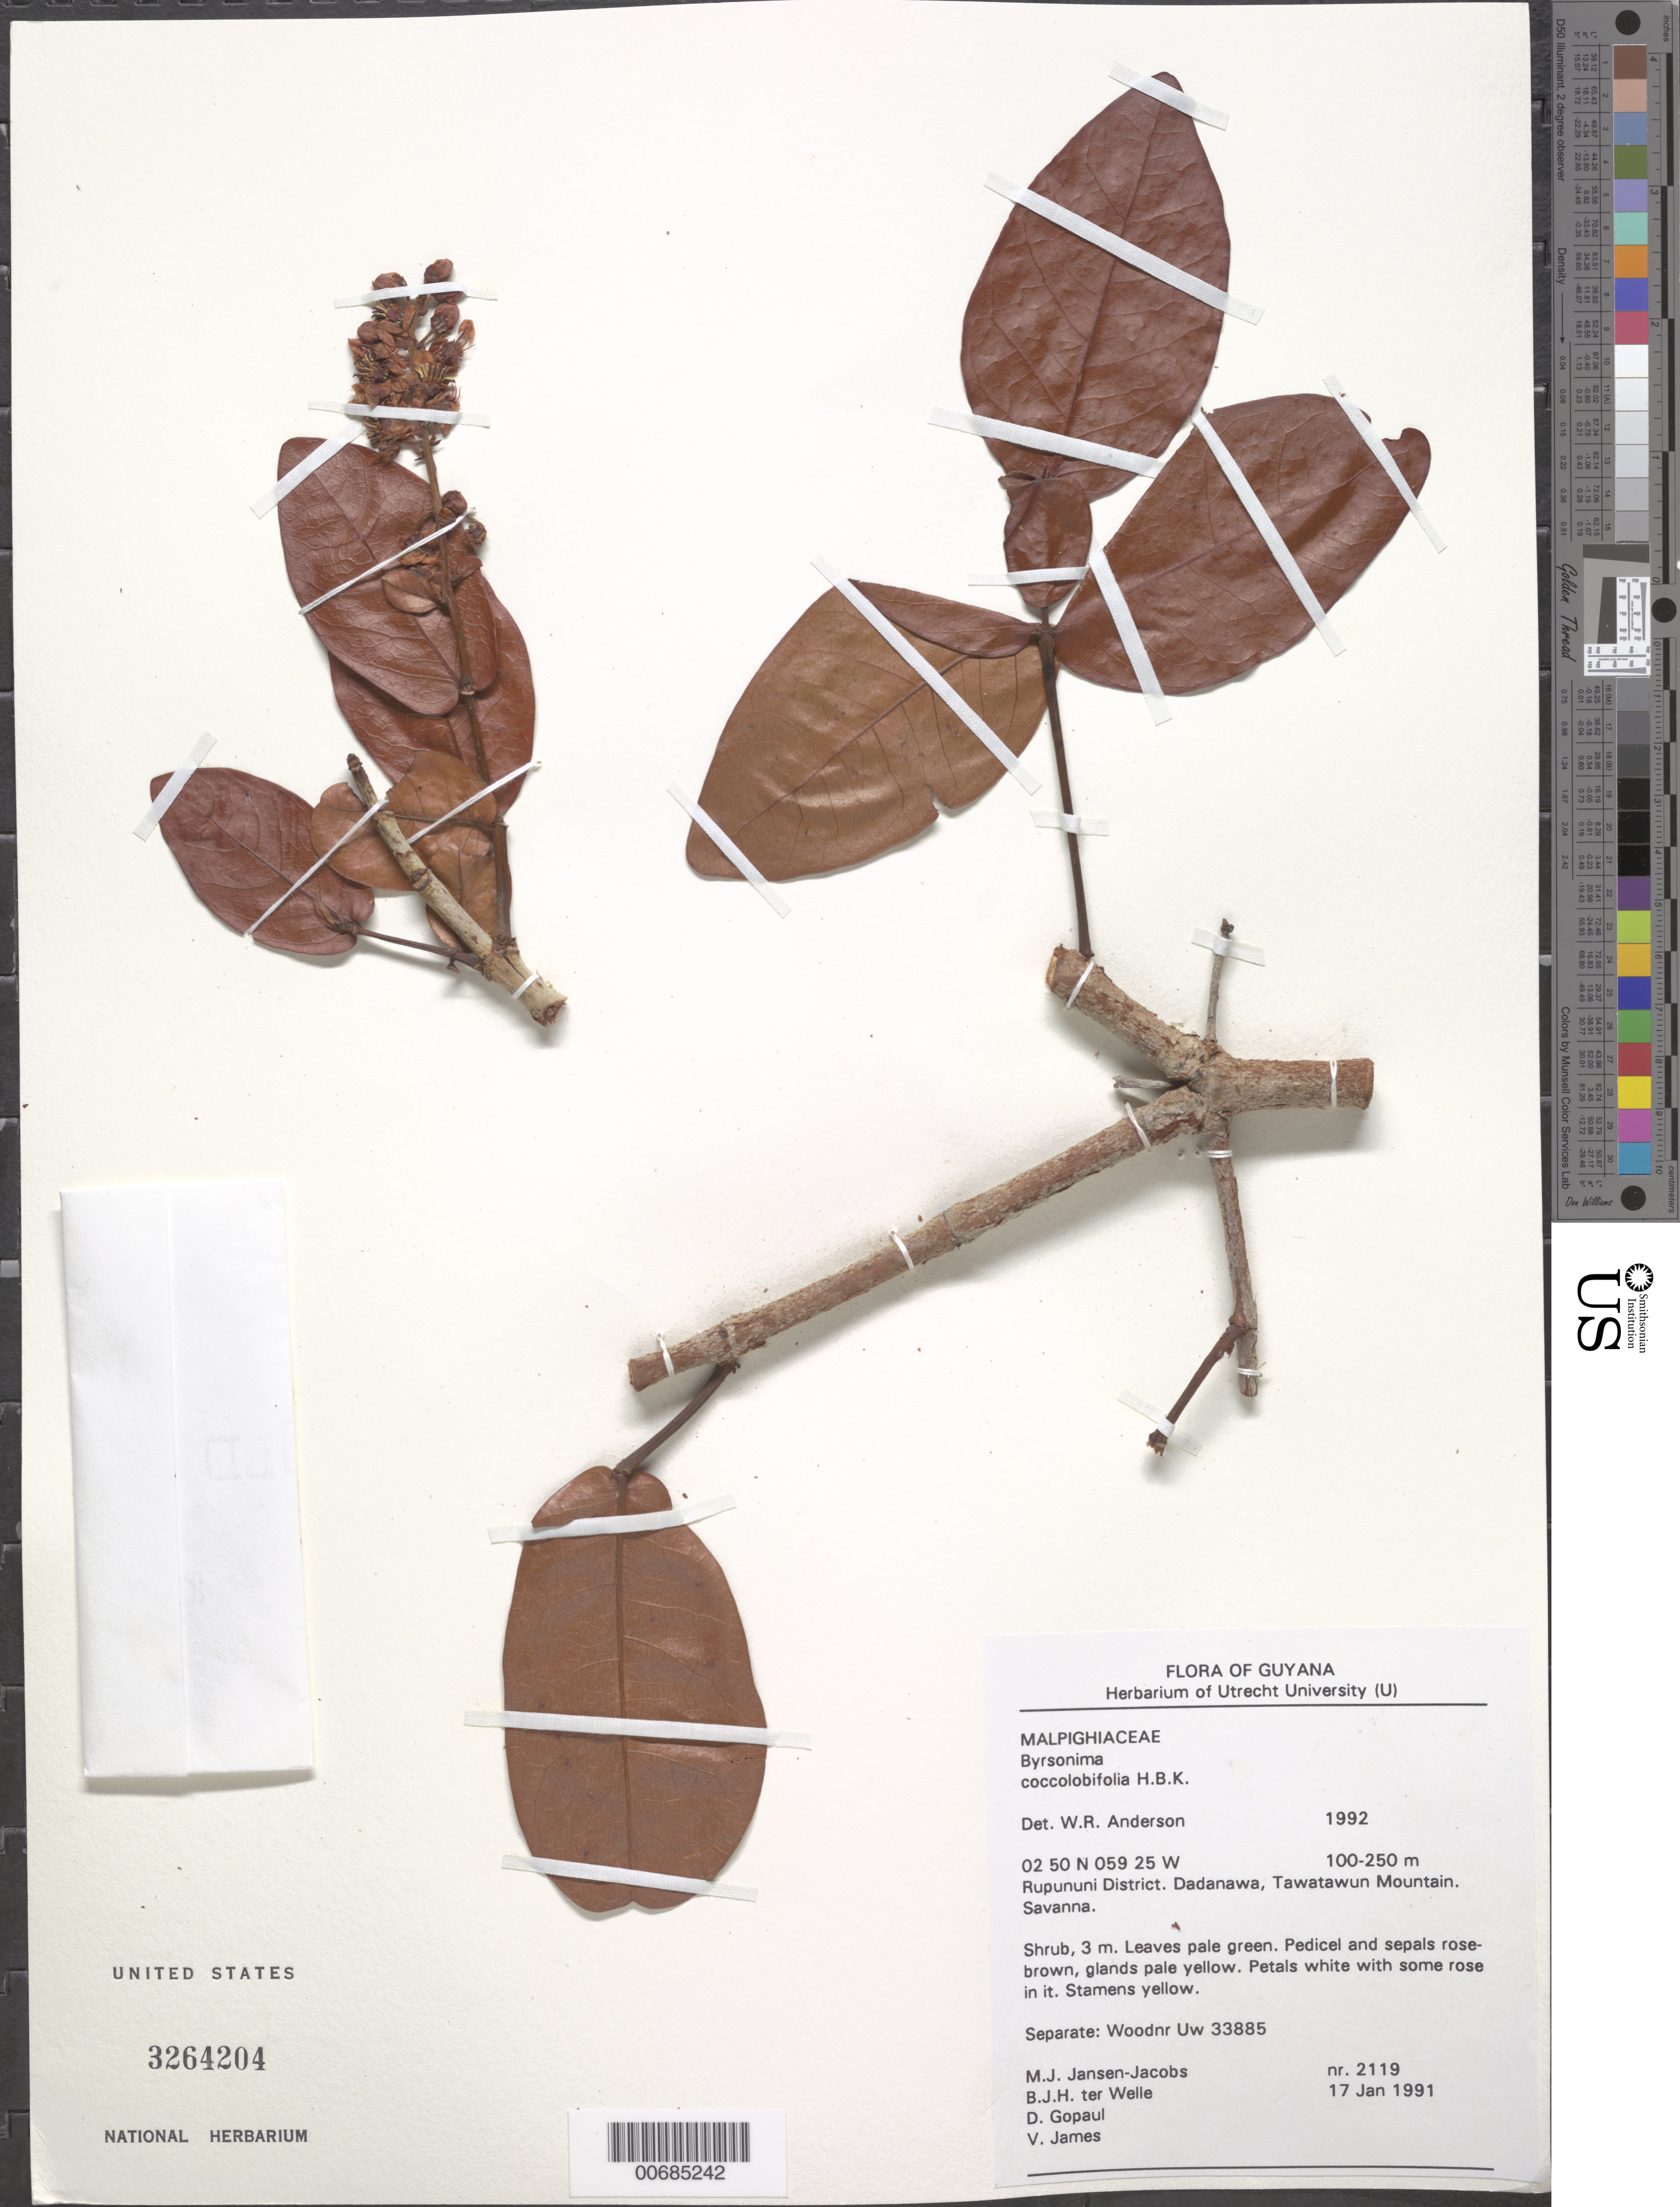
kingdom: Plantae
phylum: Tracheophyta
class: Magnoliopsida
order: Malpighiales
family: Malpighiaceae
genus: Byrsonima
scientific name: Byrsonima coccolobifolia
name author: Kunth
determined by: Anderson, W. R., (MICH), University of Michigan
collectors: M. J. Jansen-Jacobs, B. Welle, D. Gopaul & V. James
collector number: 2119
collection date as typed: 17-Jan-91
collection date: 1991-01-17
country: Guyana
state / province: U. Takutu-U. Essequibo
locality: Tawatawun Mountain, Dadanawa, Rupununi District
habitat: Savanna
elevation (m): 100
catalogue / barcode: US 3264204